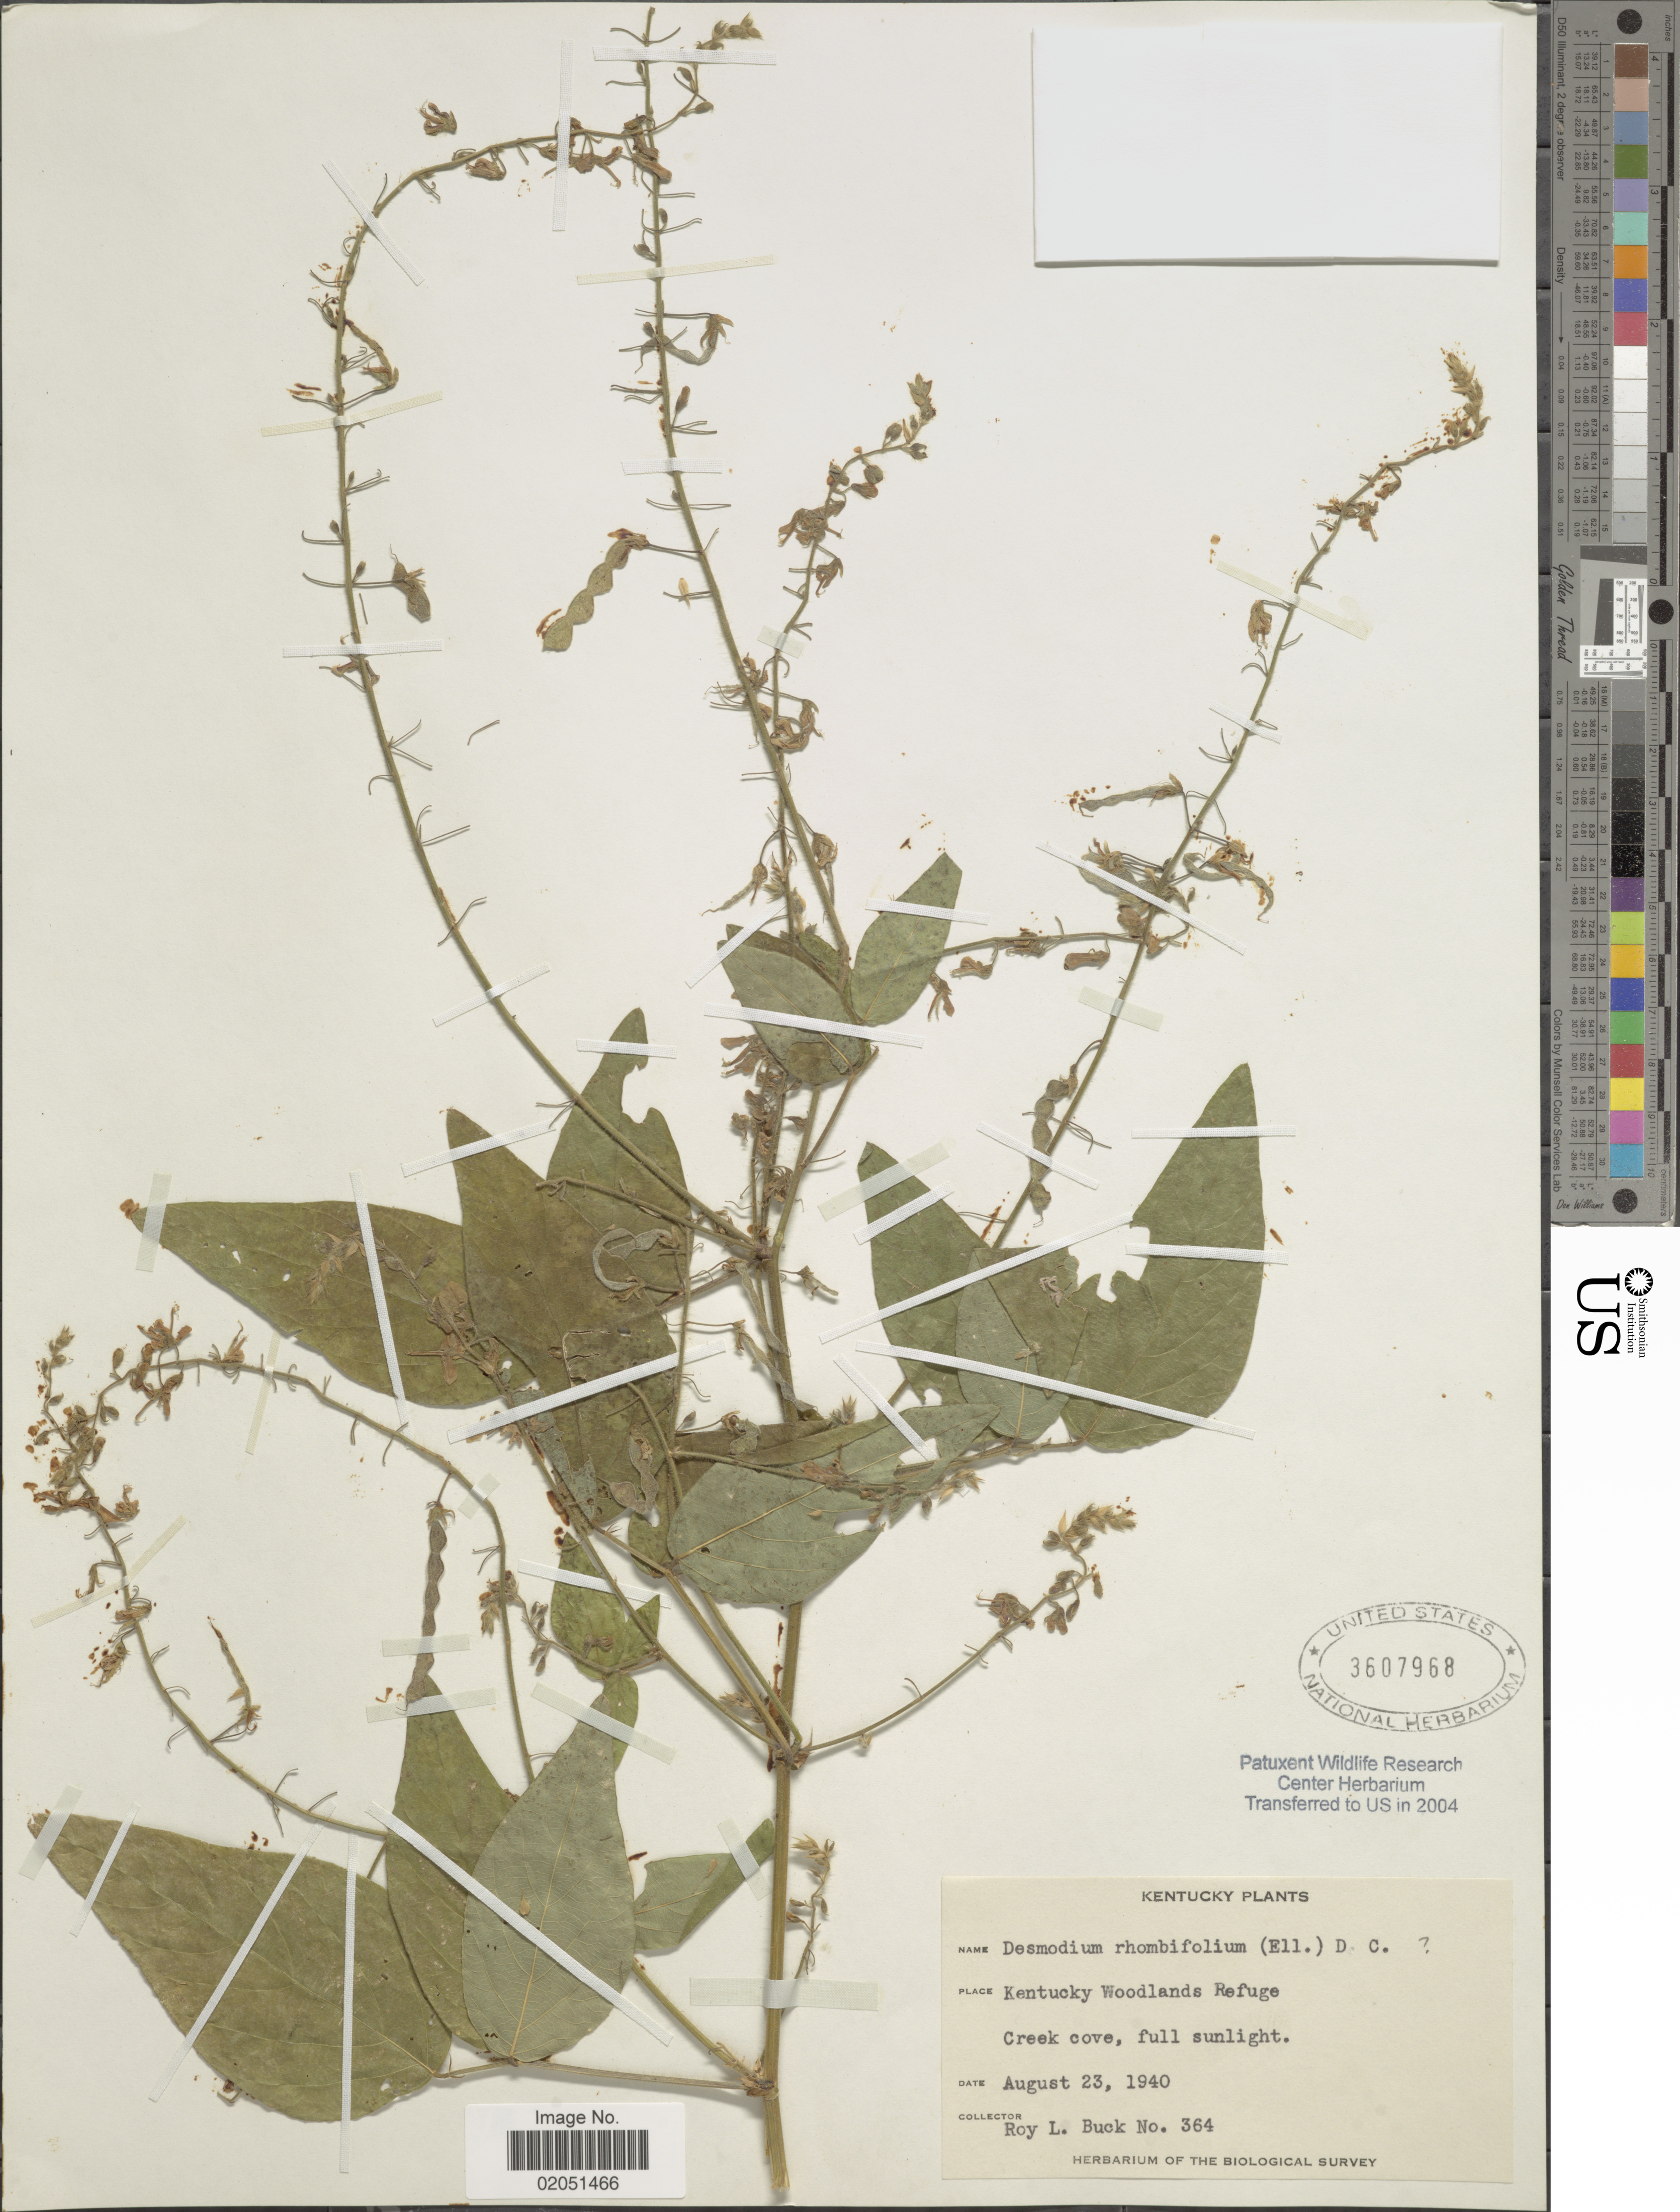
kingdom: Plantae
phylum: Tracheophyta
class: Magnoliopsida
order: Fabales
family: Fabaceae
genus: Desmodium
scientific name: Desmodium rhombifolium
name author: (Elliott) DC.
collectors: R. Buck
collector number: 364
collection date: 1940-08-23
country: United States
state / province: Kentucky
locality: Kentucky Woodlands Refuge, Creek Cove.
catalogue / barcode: US 3607968